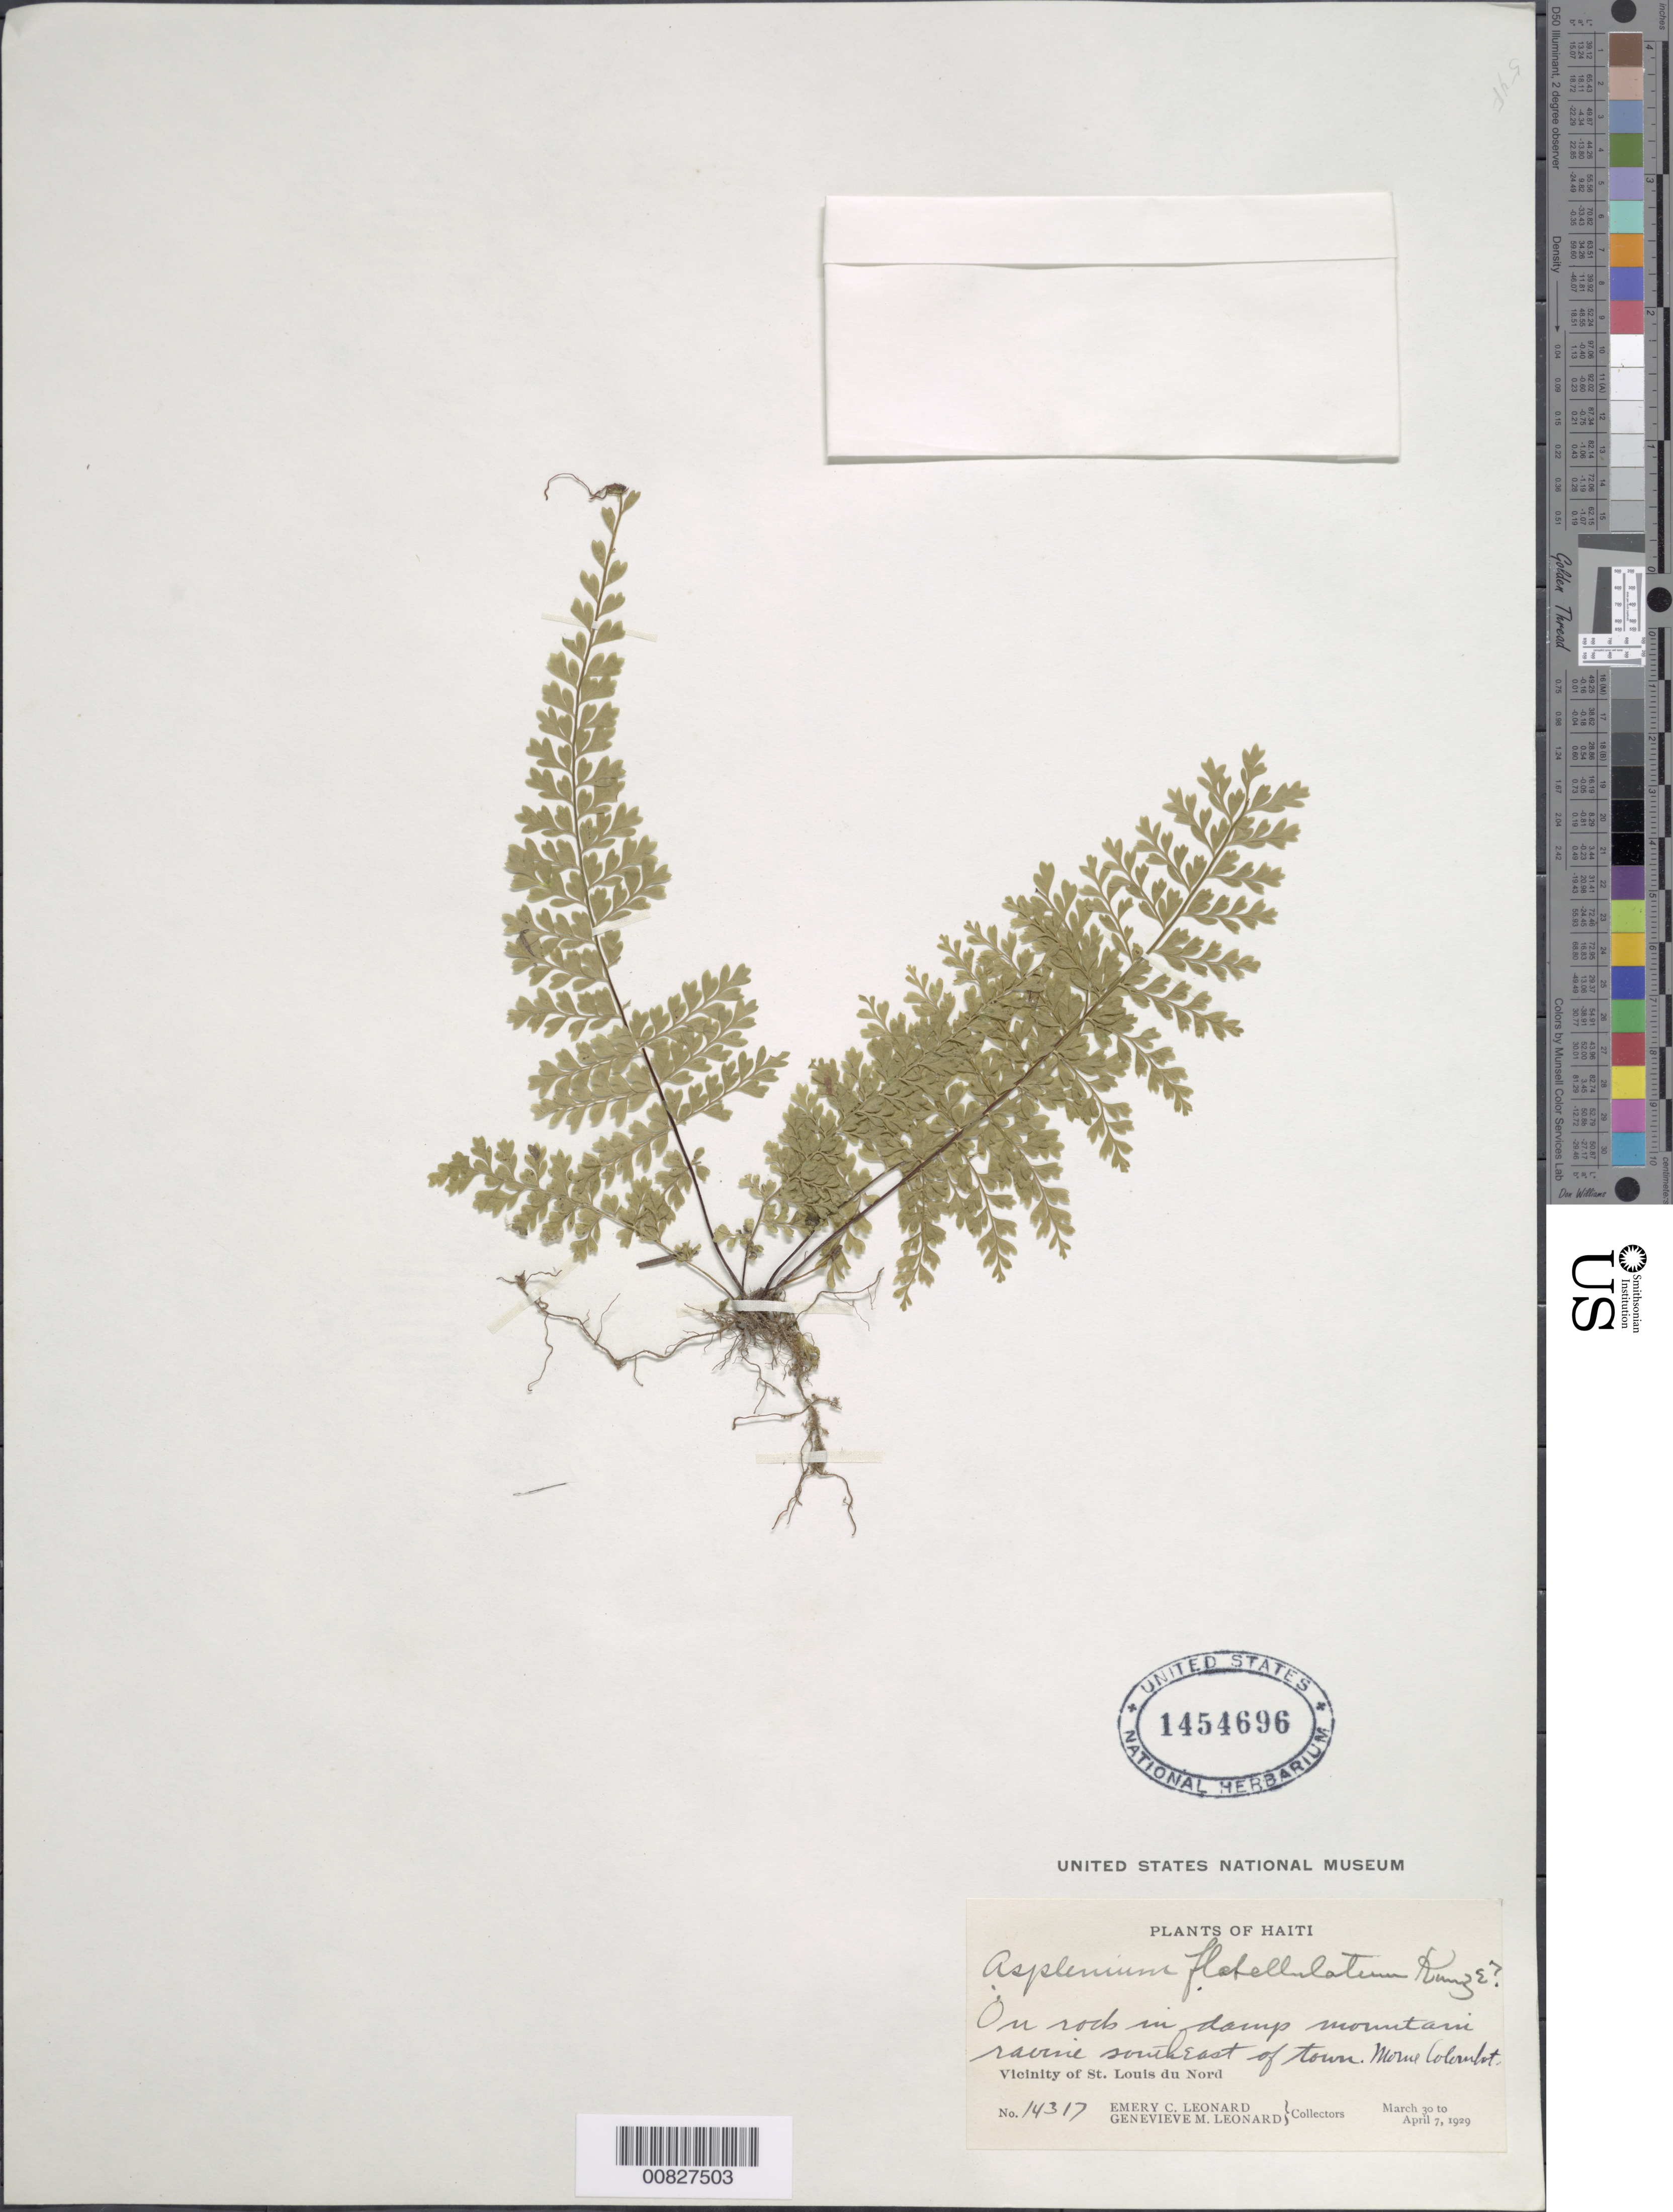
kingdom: Plantae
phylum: Tracheophyta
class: Polypodiopsida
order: Polypodiales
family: Aspleniaceae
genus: Asplenium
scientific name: Asplenium radicans var. uniserale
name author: (Raddi) L.D. Gómez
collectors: E. C. Leonard & G. M. Leonard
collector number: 14317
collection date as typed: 30 Mar 1929 to 07 Apr 1929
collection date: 1929-03-30/1929-04-07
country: Haiti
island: Hispaniola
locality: St. Louis du Nord, SE of town, Morne Colombat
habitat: On rock in damp mountain ravine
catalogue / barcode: US 1454696